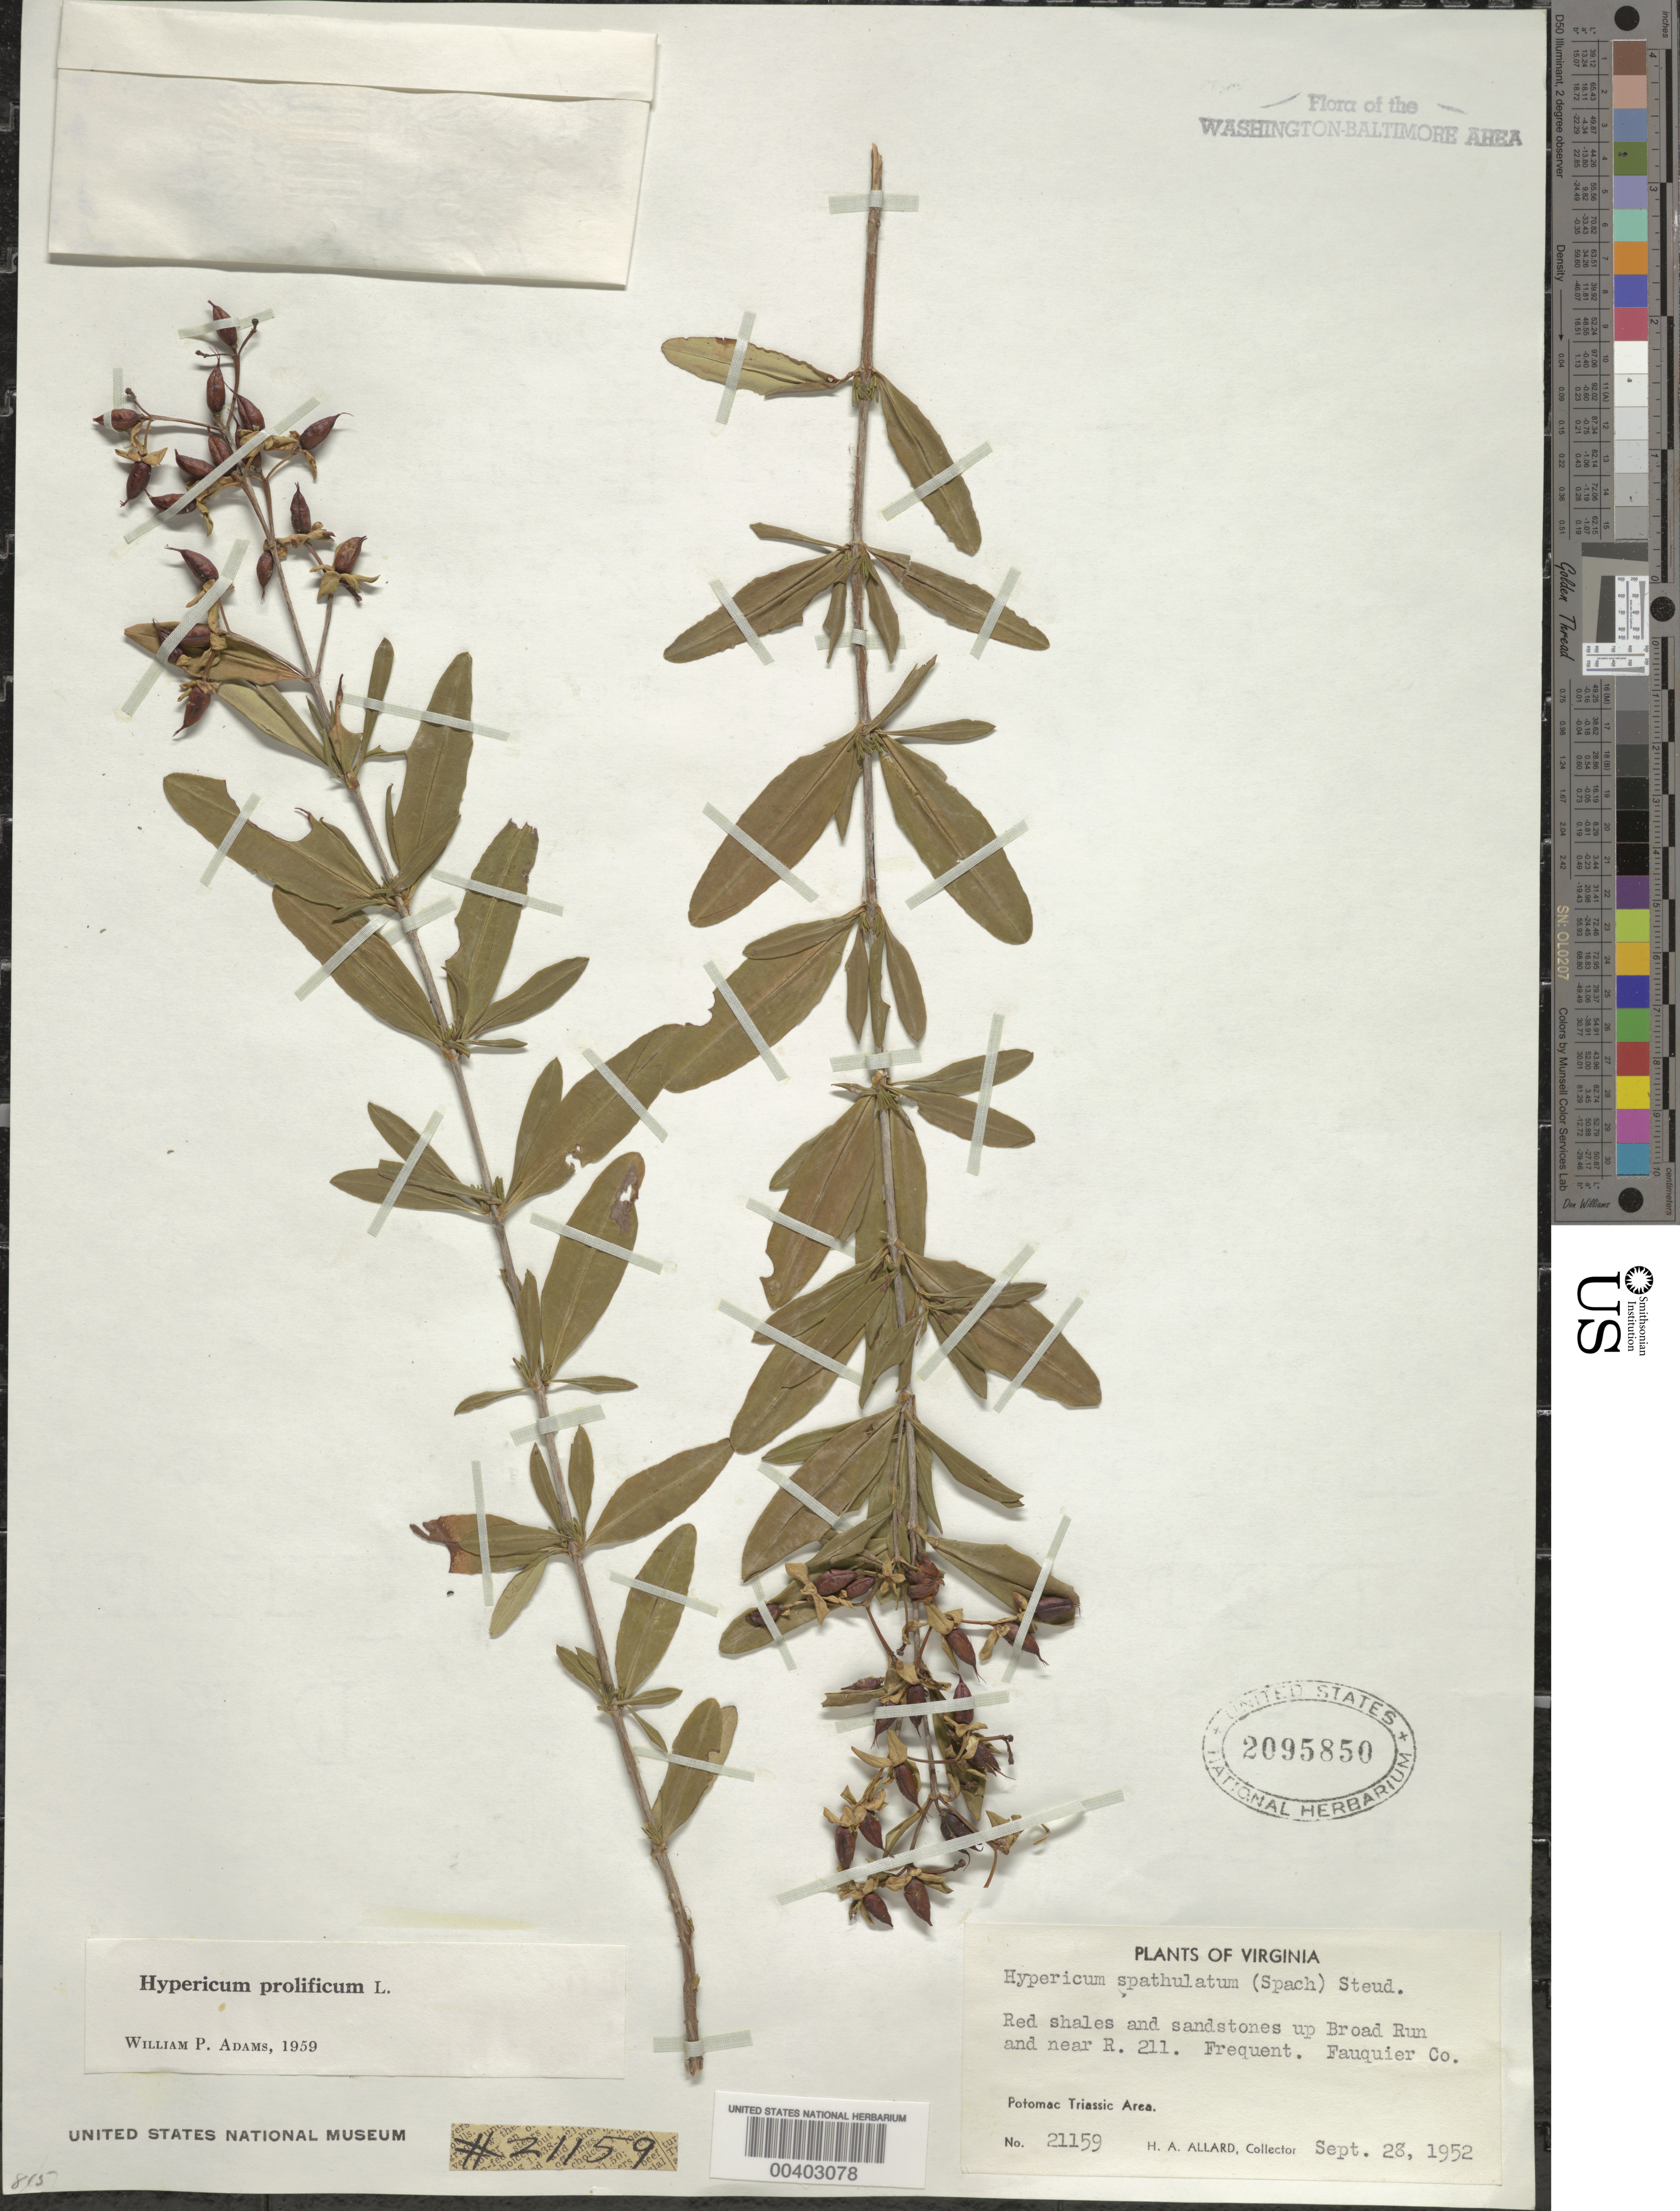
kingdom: Plantae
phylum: Tracheophyta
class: Magnoliopsida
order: Malpighiales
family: Hypericaceae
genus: Hypericum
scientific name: Hypericum prolificum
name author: L.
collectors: H. A. Allard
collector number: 21159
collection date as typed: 28 Sep 1952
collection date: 1952-09-28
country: United States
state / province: Virginia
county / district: Fauquier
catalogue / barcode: US 2095850